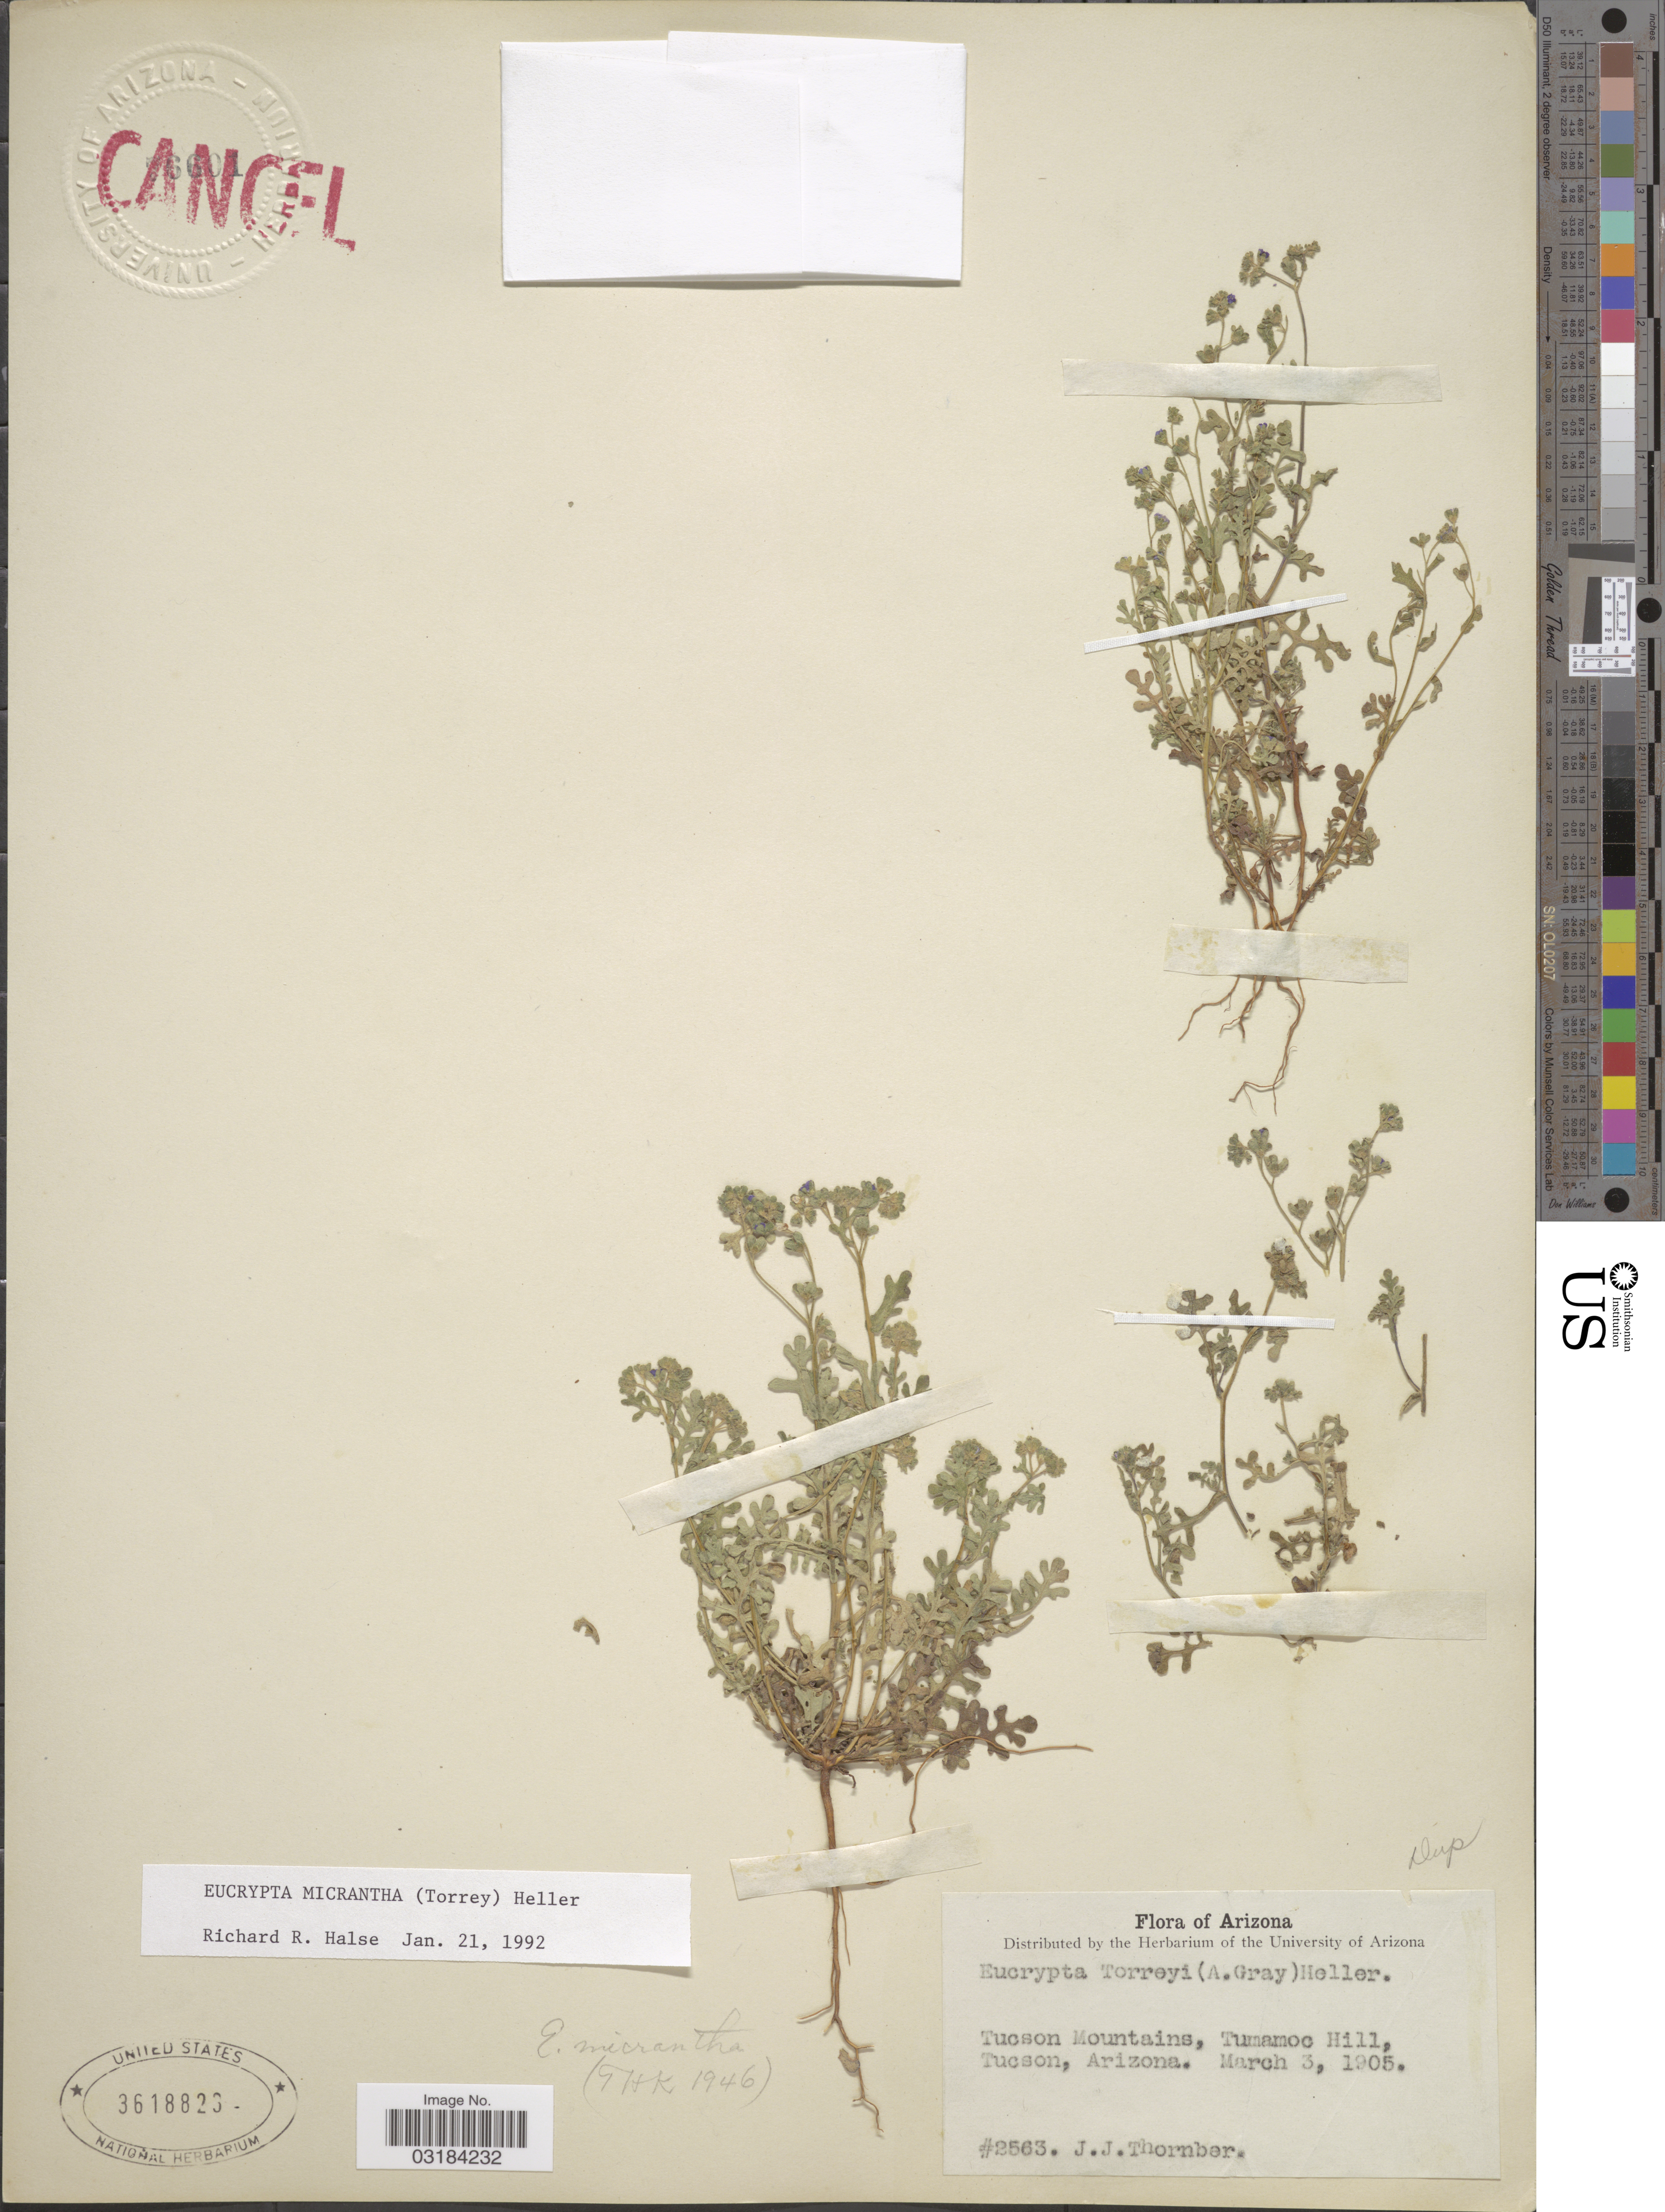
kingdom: Plantae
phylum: Tracheophyta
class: Magnoliopsida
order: Boraginales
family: Hydrophyllaceae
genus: Eucrypta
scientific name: Eucrypta micrantha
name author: (Torr.) A. Heller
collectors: J. Thornber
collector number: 2563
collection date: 1905-03-03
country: United States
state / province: Arizona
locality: Tucson Mountains, Tumamoc Hill, Tucson.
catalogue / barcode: US 3618823